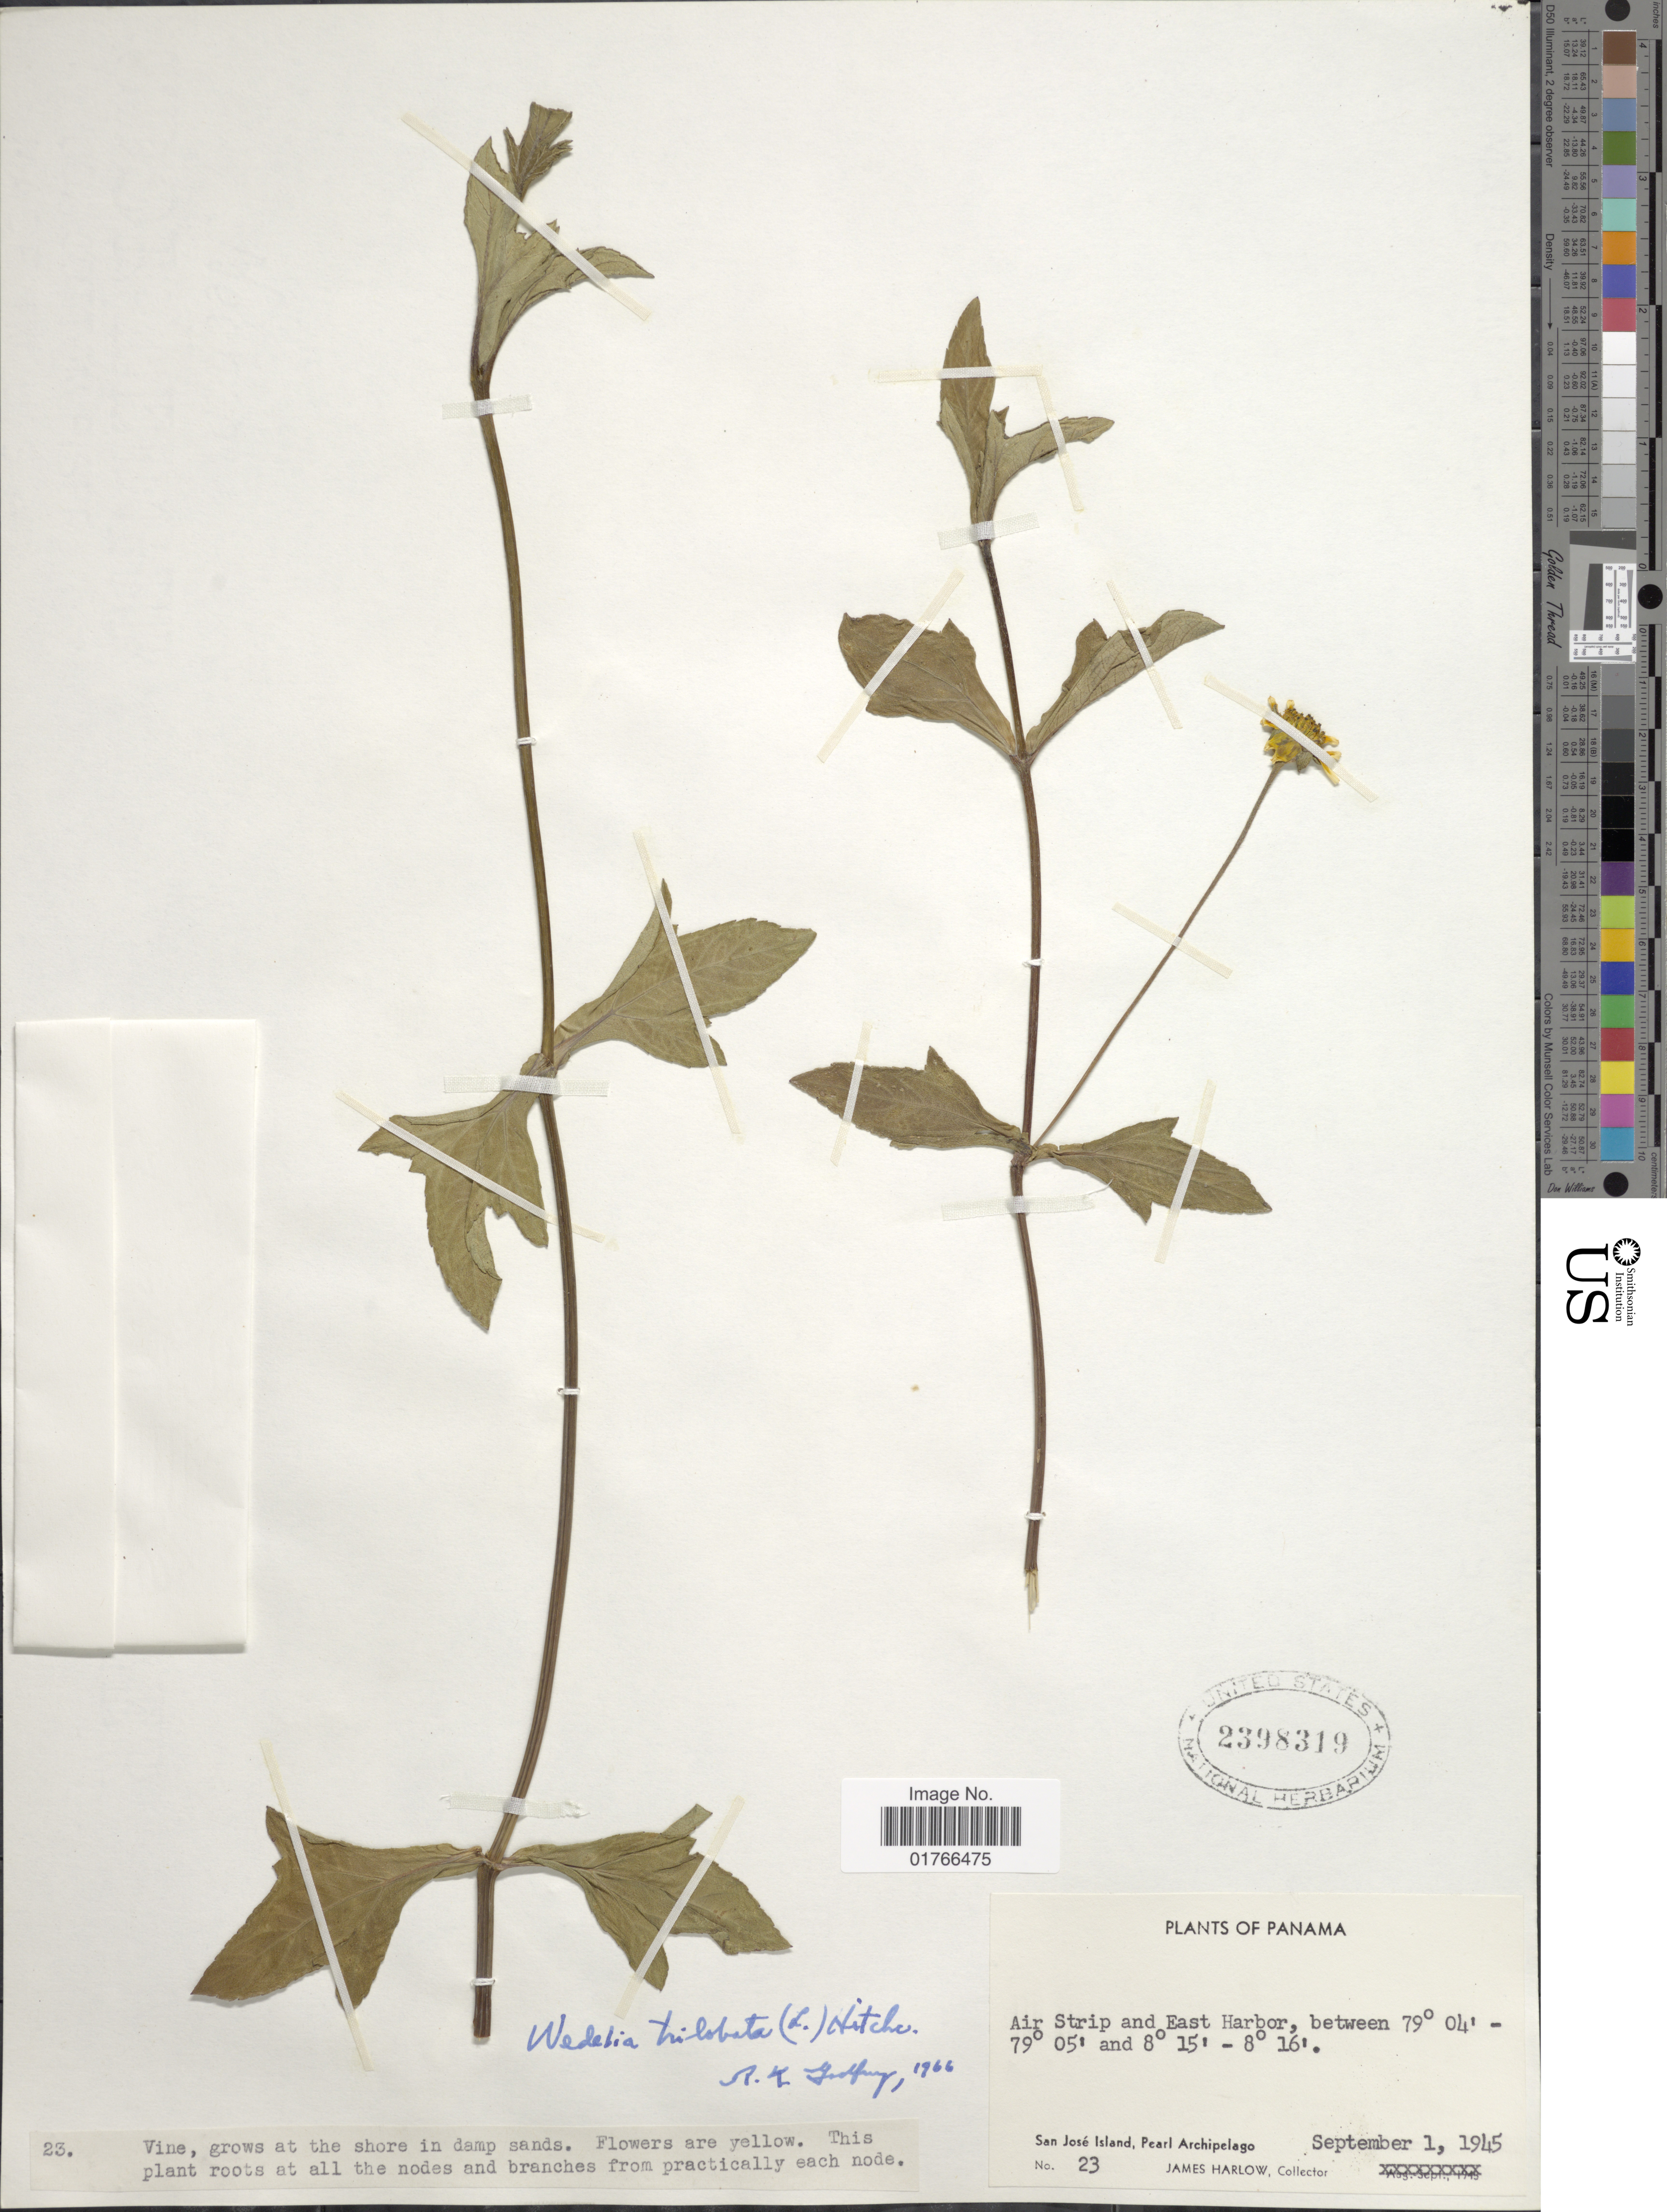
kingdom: Plantae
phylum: Tracheophyta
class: Magnoliopsida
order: Asterales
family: Asteraceae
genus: Sphagneticola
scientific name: Sphagneticola trilobata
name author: (L.) Pruski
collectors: J. Harlow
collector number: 23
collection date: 1945-09-01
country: Panama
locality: Air Strip and East Harbor, San Jose Island, Pearl Archipelago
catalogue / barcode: US 2398319